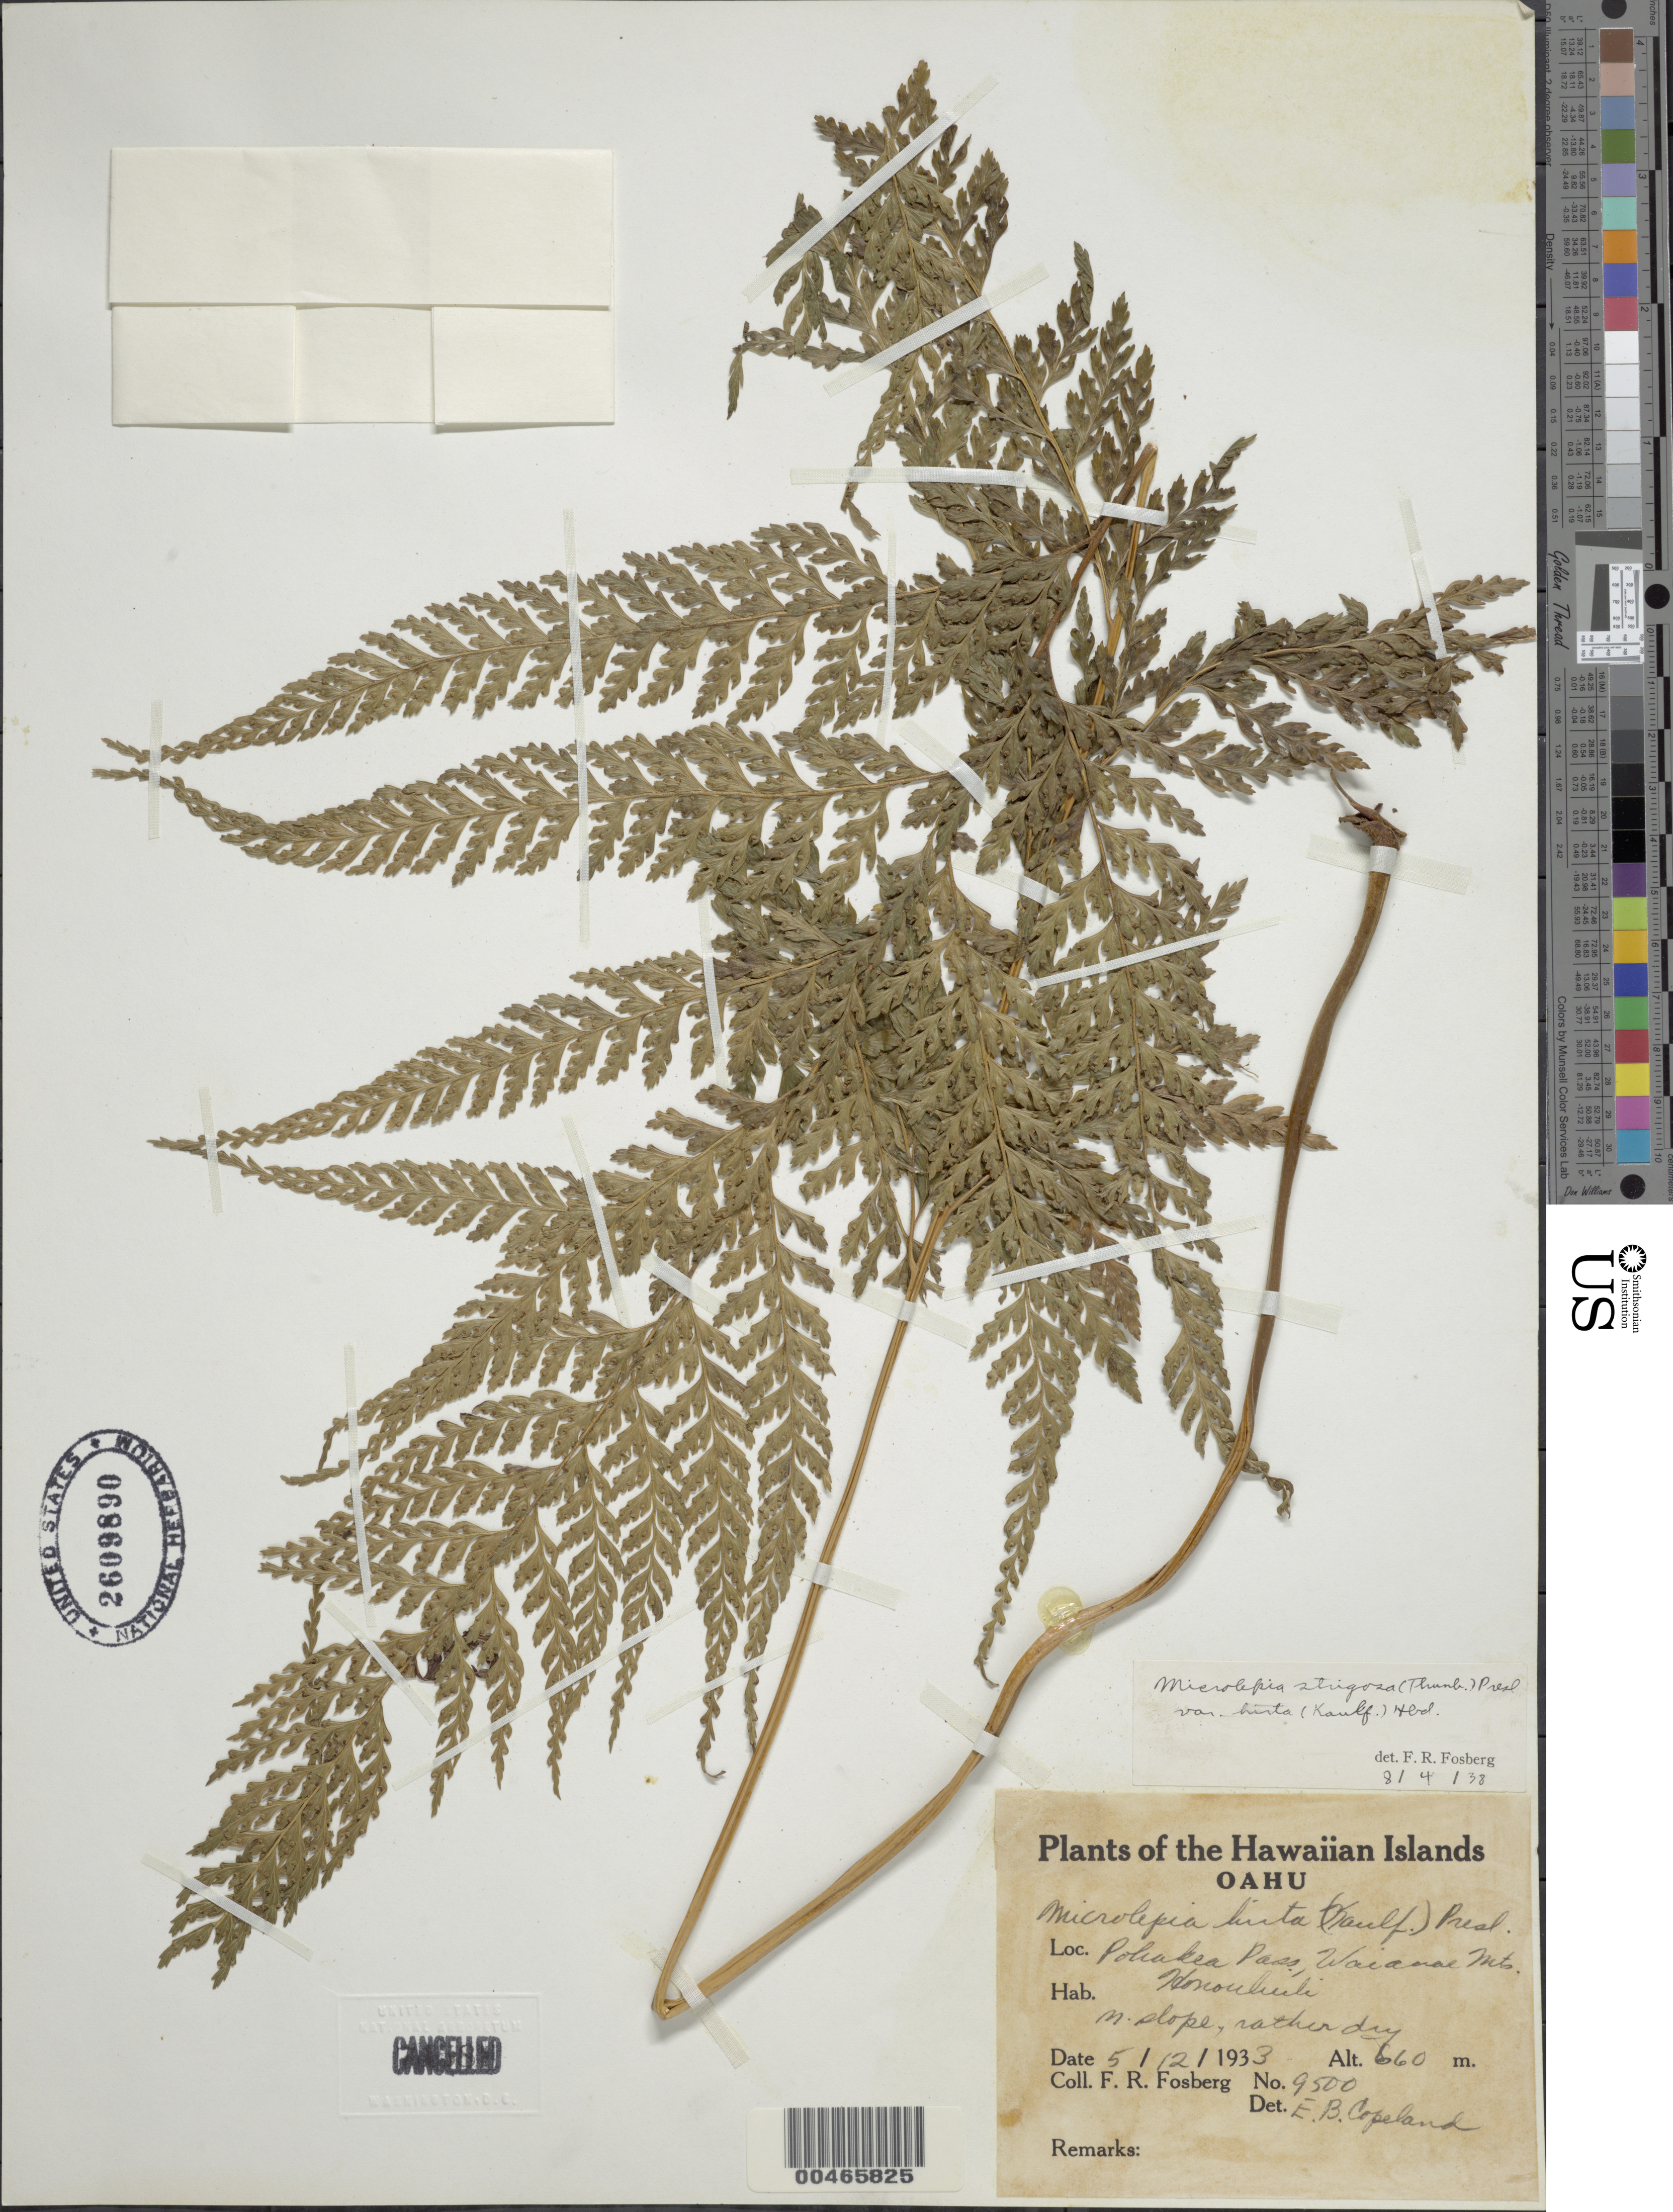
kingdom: Plantae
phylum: Tracheophyta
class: Polypodiopsida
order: Polypodiales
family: Dennstaedtiaceae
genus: Microlepia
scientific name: Microlepia speluncae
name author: (L.) T. Moore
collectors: F. R. Fosberg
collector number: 9500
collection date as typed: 12 May 1933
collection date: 1933-05-12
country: United States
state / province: Hawaii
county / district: Honolulu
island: Oahu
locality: Pohakea Pass, Waianae Mts., Honouluih, North slope.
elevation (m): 660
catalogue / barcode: US 2609890